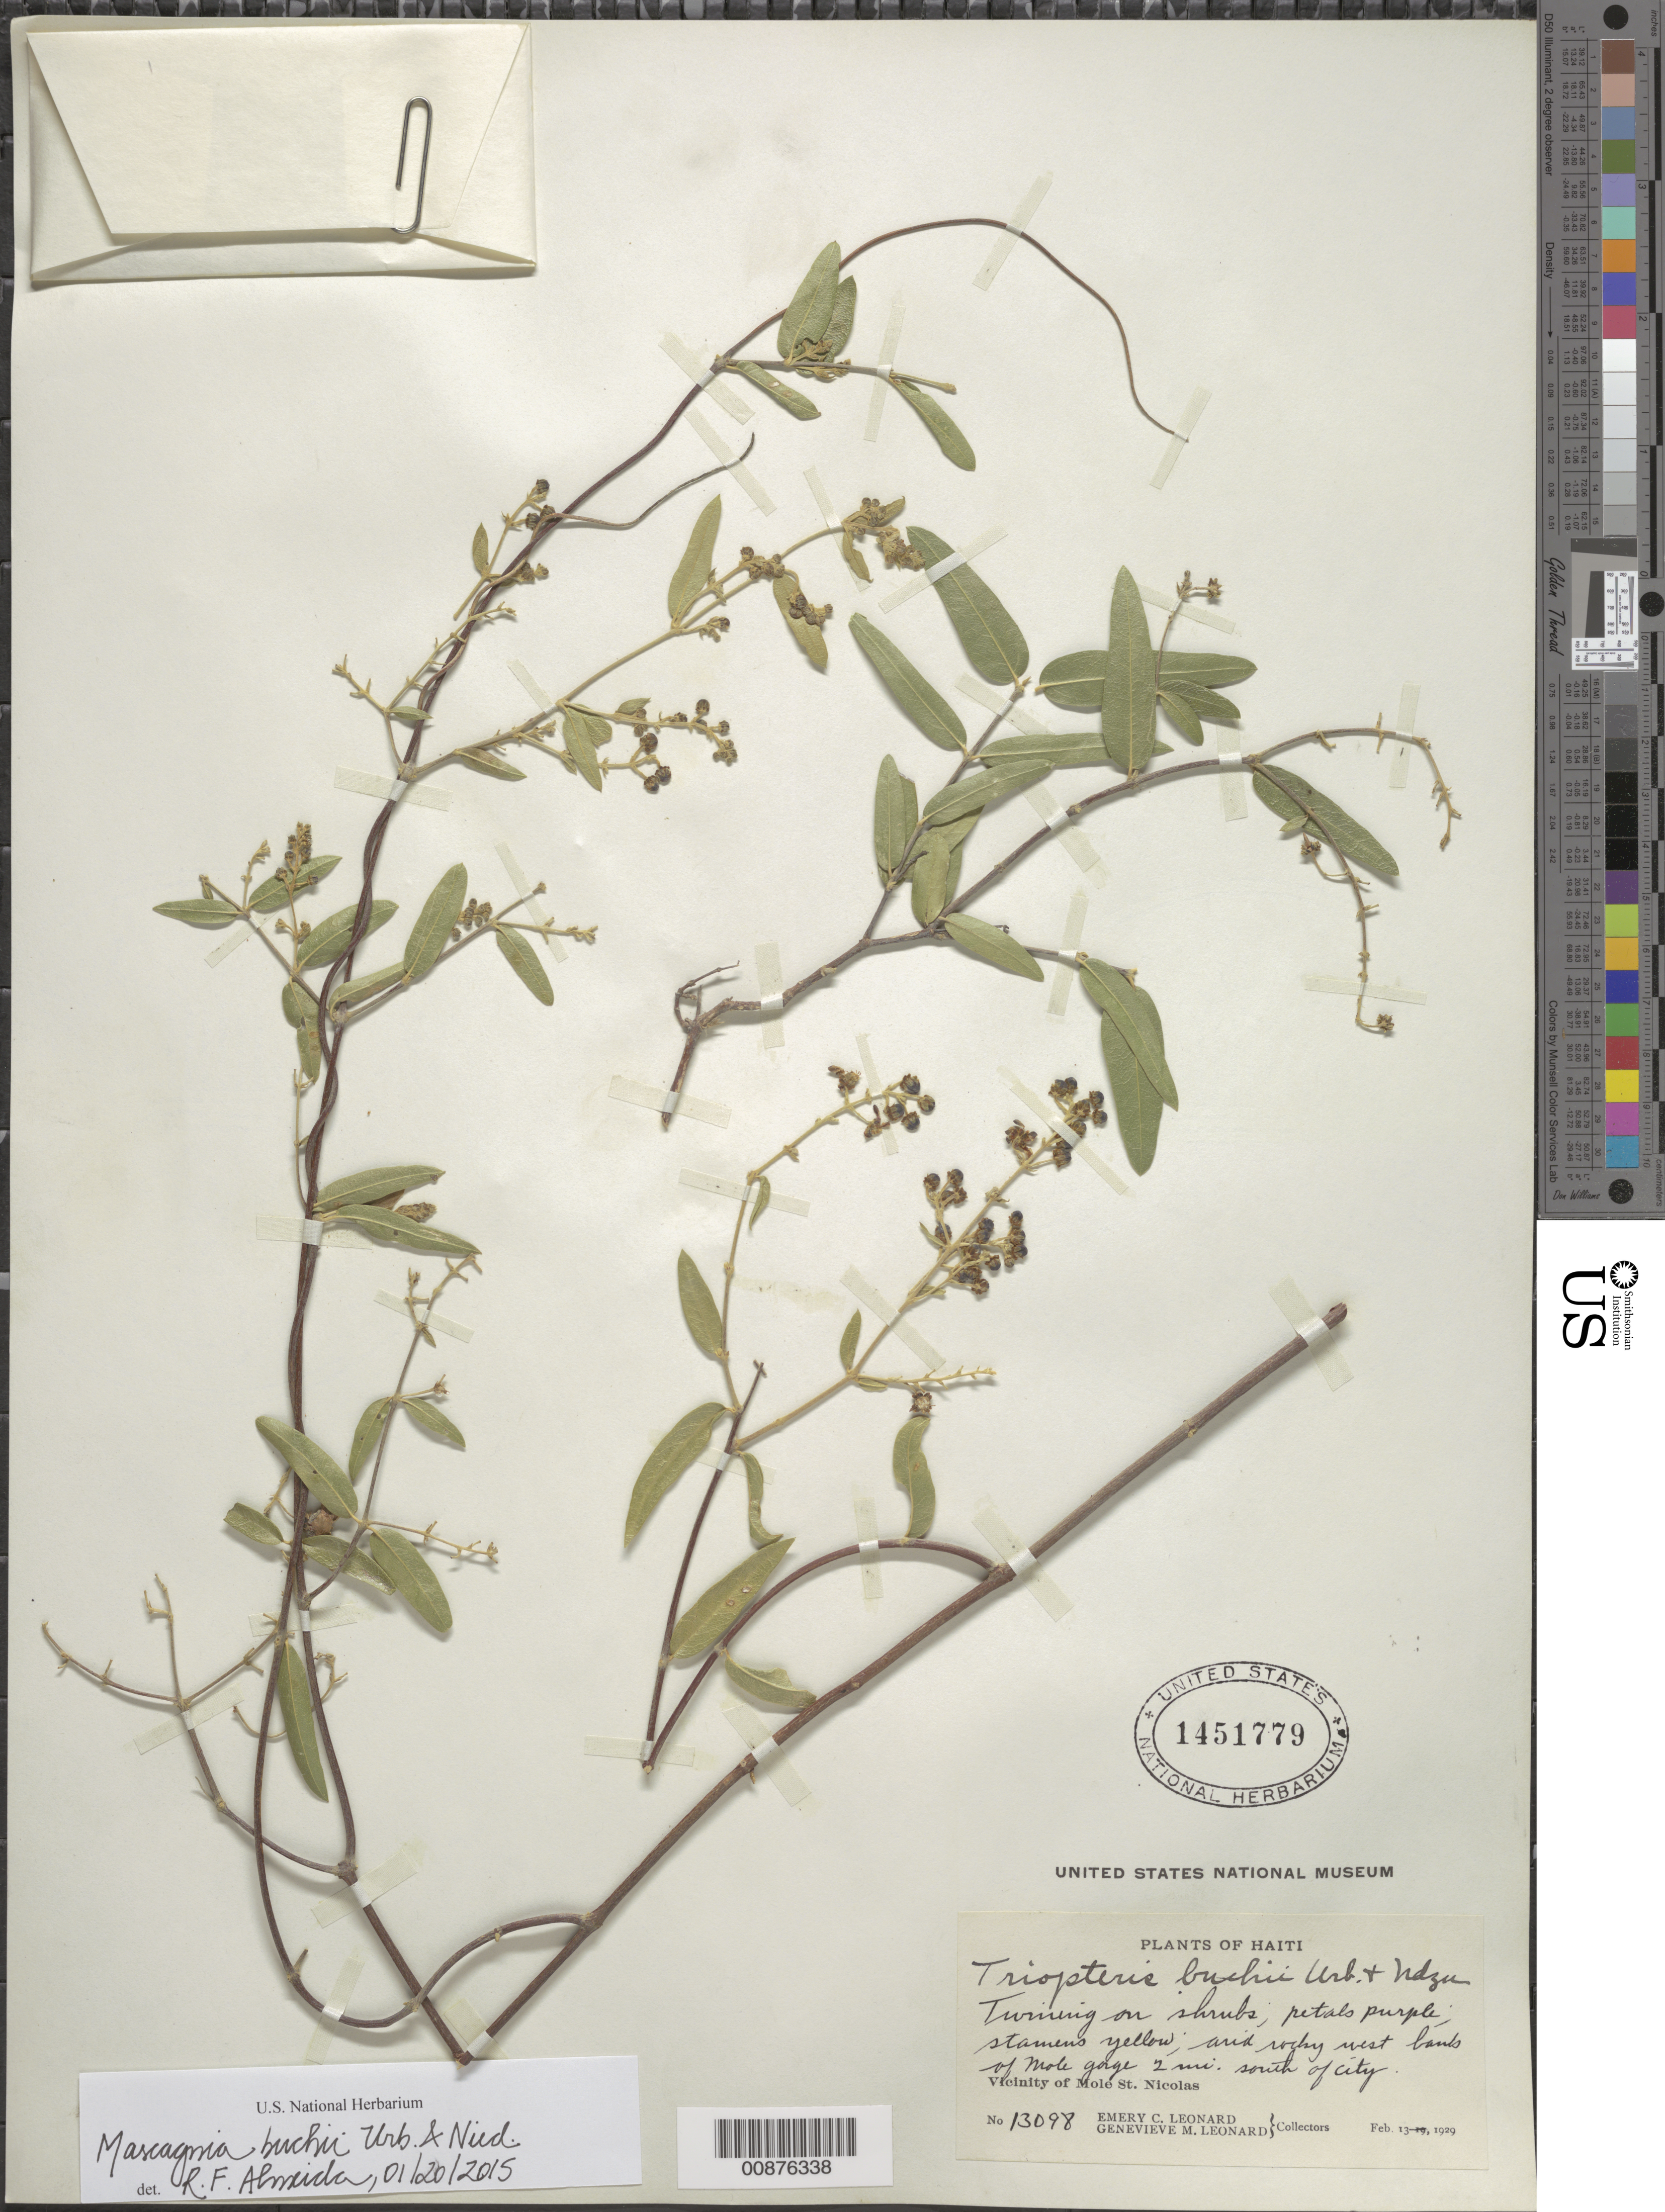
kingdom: Plantae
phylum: Tracheophyta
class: Magnoliopsida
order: Malpighiales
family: Malpighiaceae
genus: Mascagnia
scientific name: Mascagnia buchii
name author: Urb. & Nied.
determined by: De Almeida, R. F., (HUEFS), Universidade Estadual de Feira de Santana (BRAZIL)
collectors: E. C. Leonard & G. M. Leonard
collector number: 13098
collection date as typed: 13 Feb 1929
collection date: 1929-02-13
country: Haiti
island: Hispaniola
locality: Vicinity of Mole St. Nicolas, west bank of Mole gorge, 2 miles S of city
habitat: On shrubs, arid rocky bank of gorge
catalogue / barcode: US 1451779